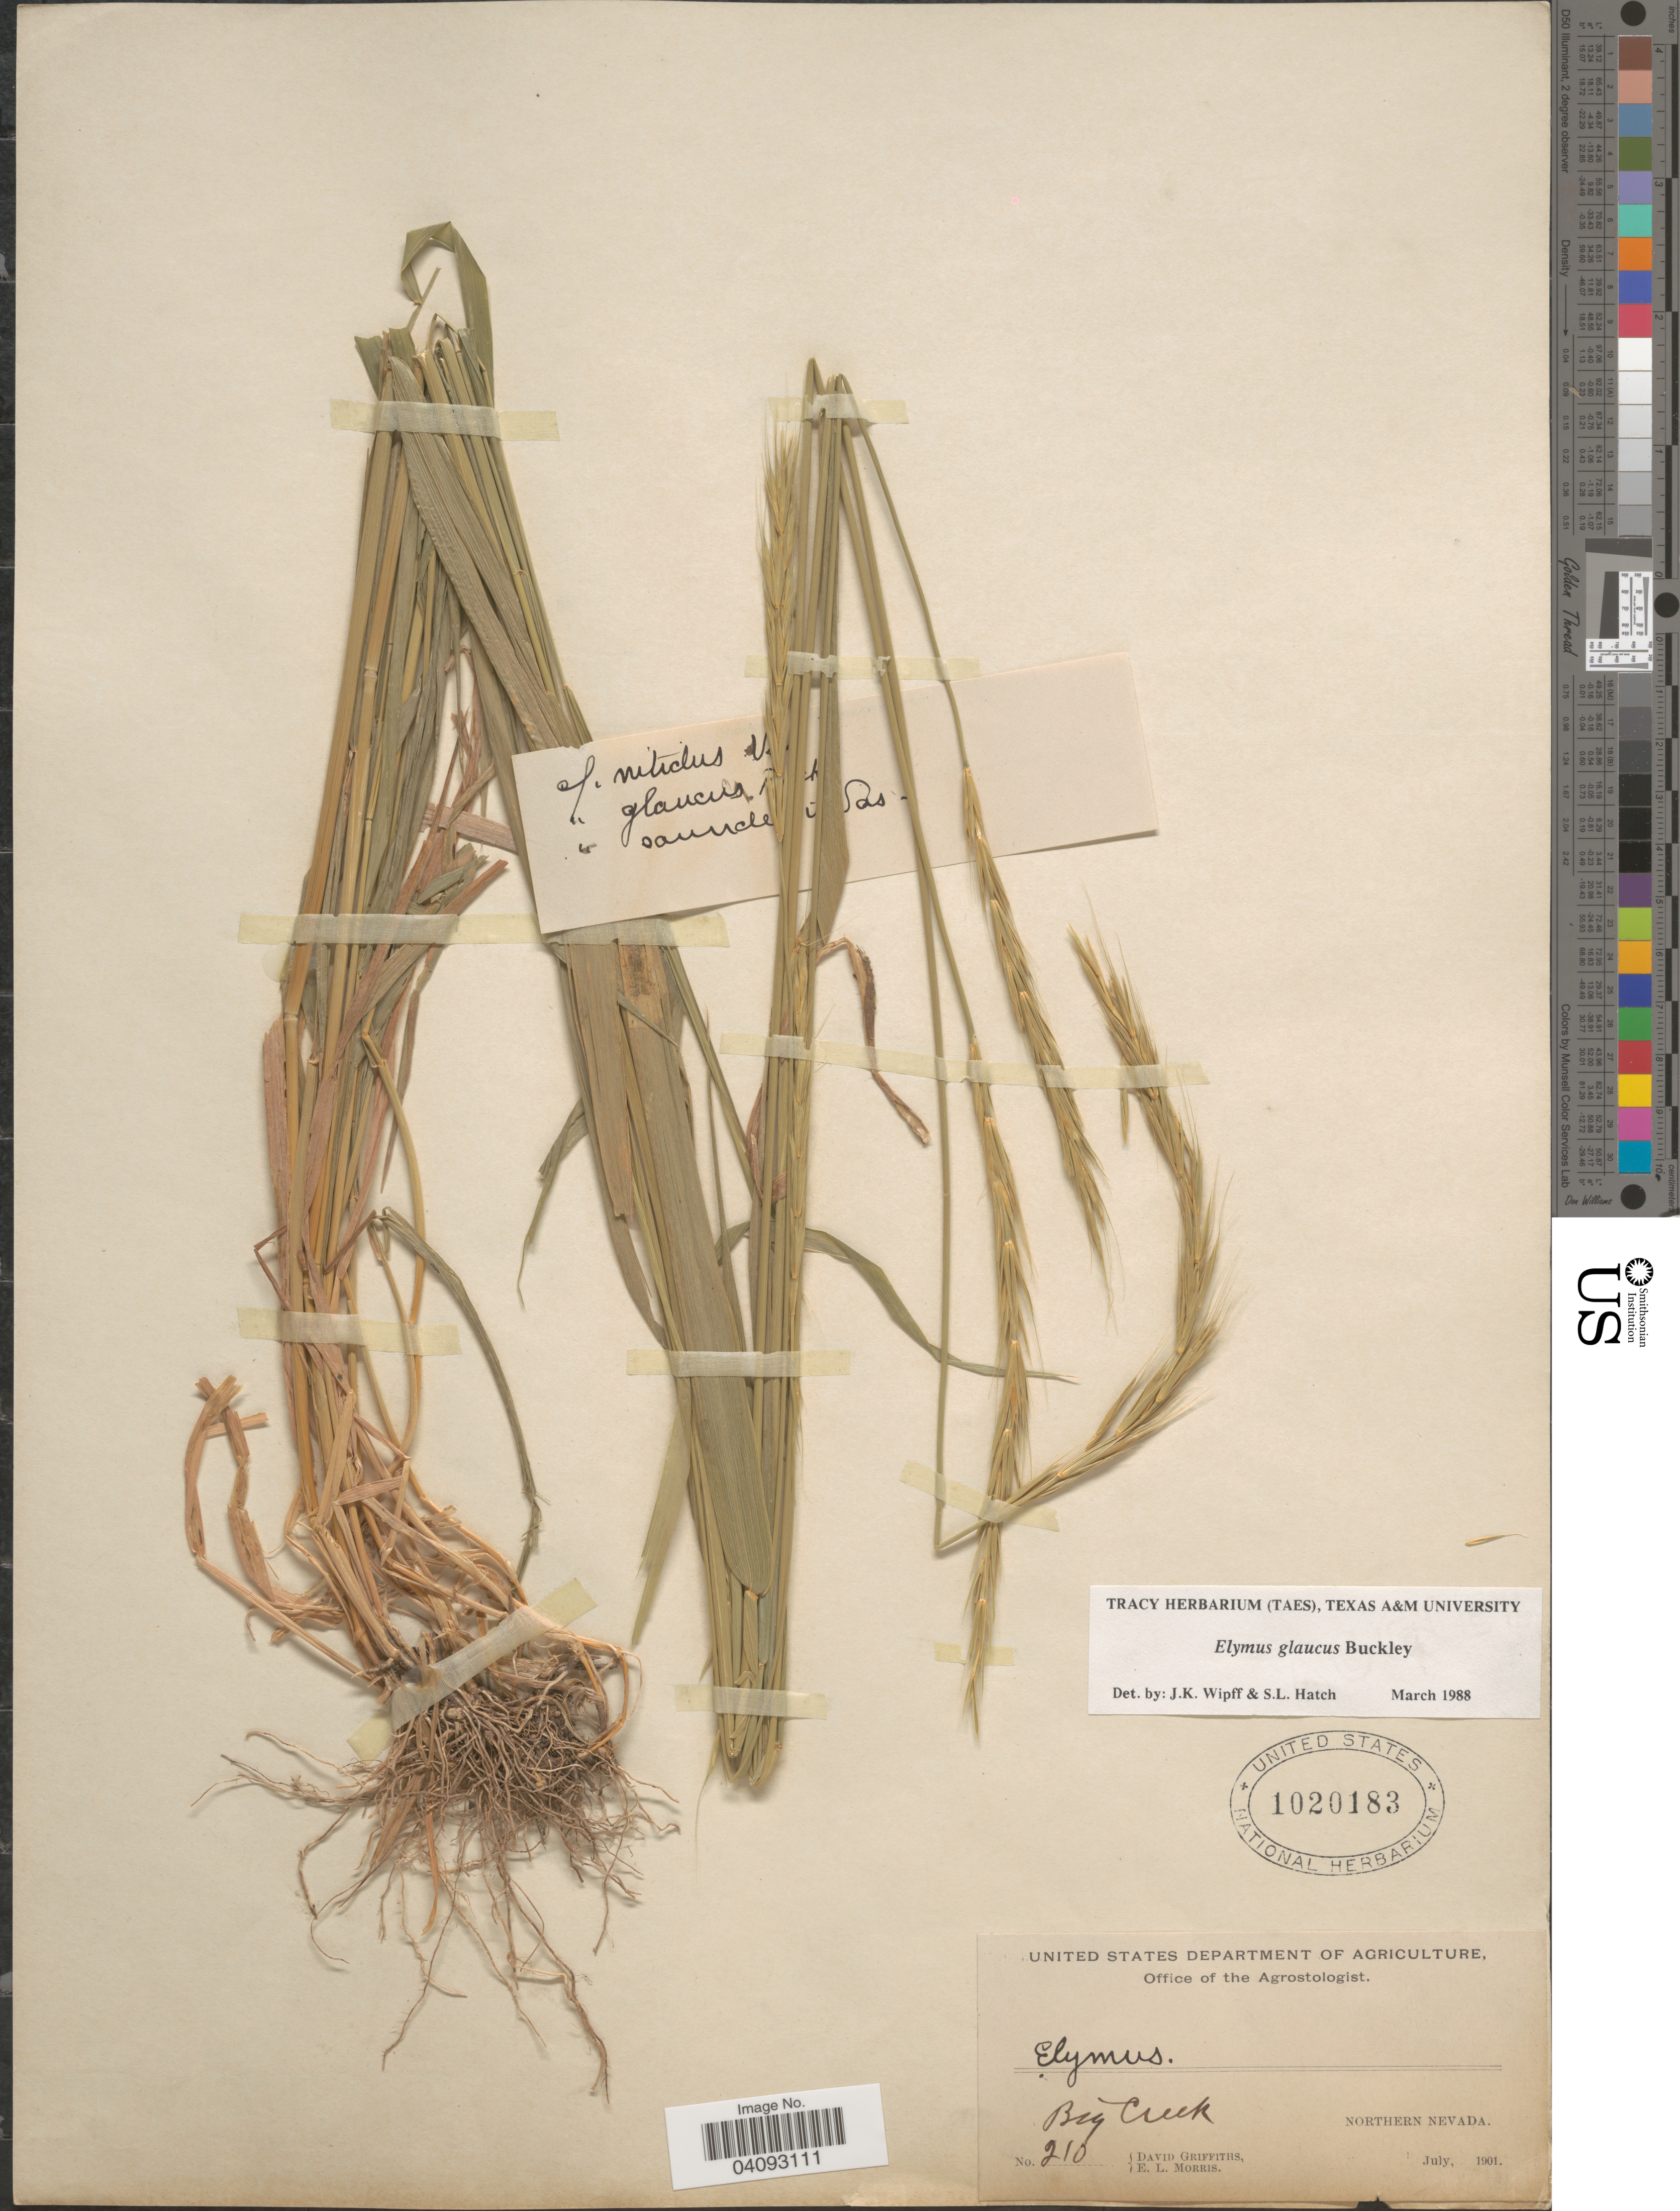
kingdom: Plantae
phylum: Tracheophyta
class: Liliopsida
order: Poales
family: Poaceae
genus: Elymus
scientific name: Elymus glaucus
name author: Buckley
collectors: D. Griffiths & E. Morris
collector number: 210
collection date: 1901-07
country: United States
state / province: Nevada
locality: Big Creek. Northern Nevada.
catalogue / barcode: US 1020183